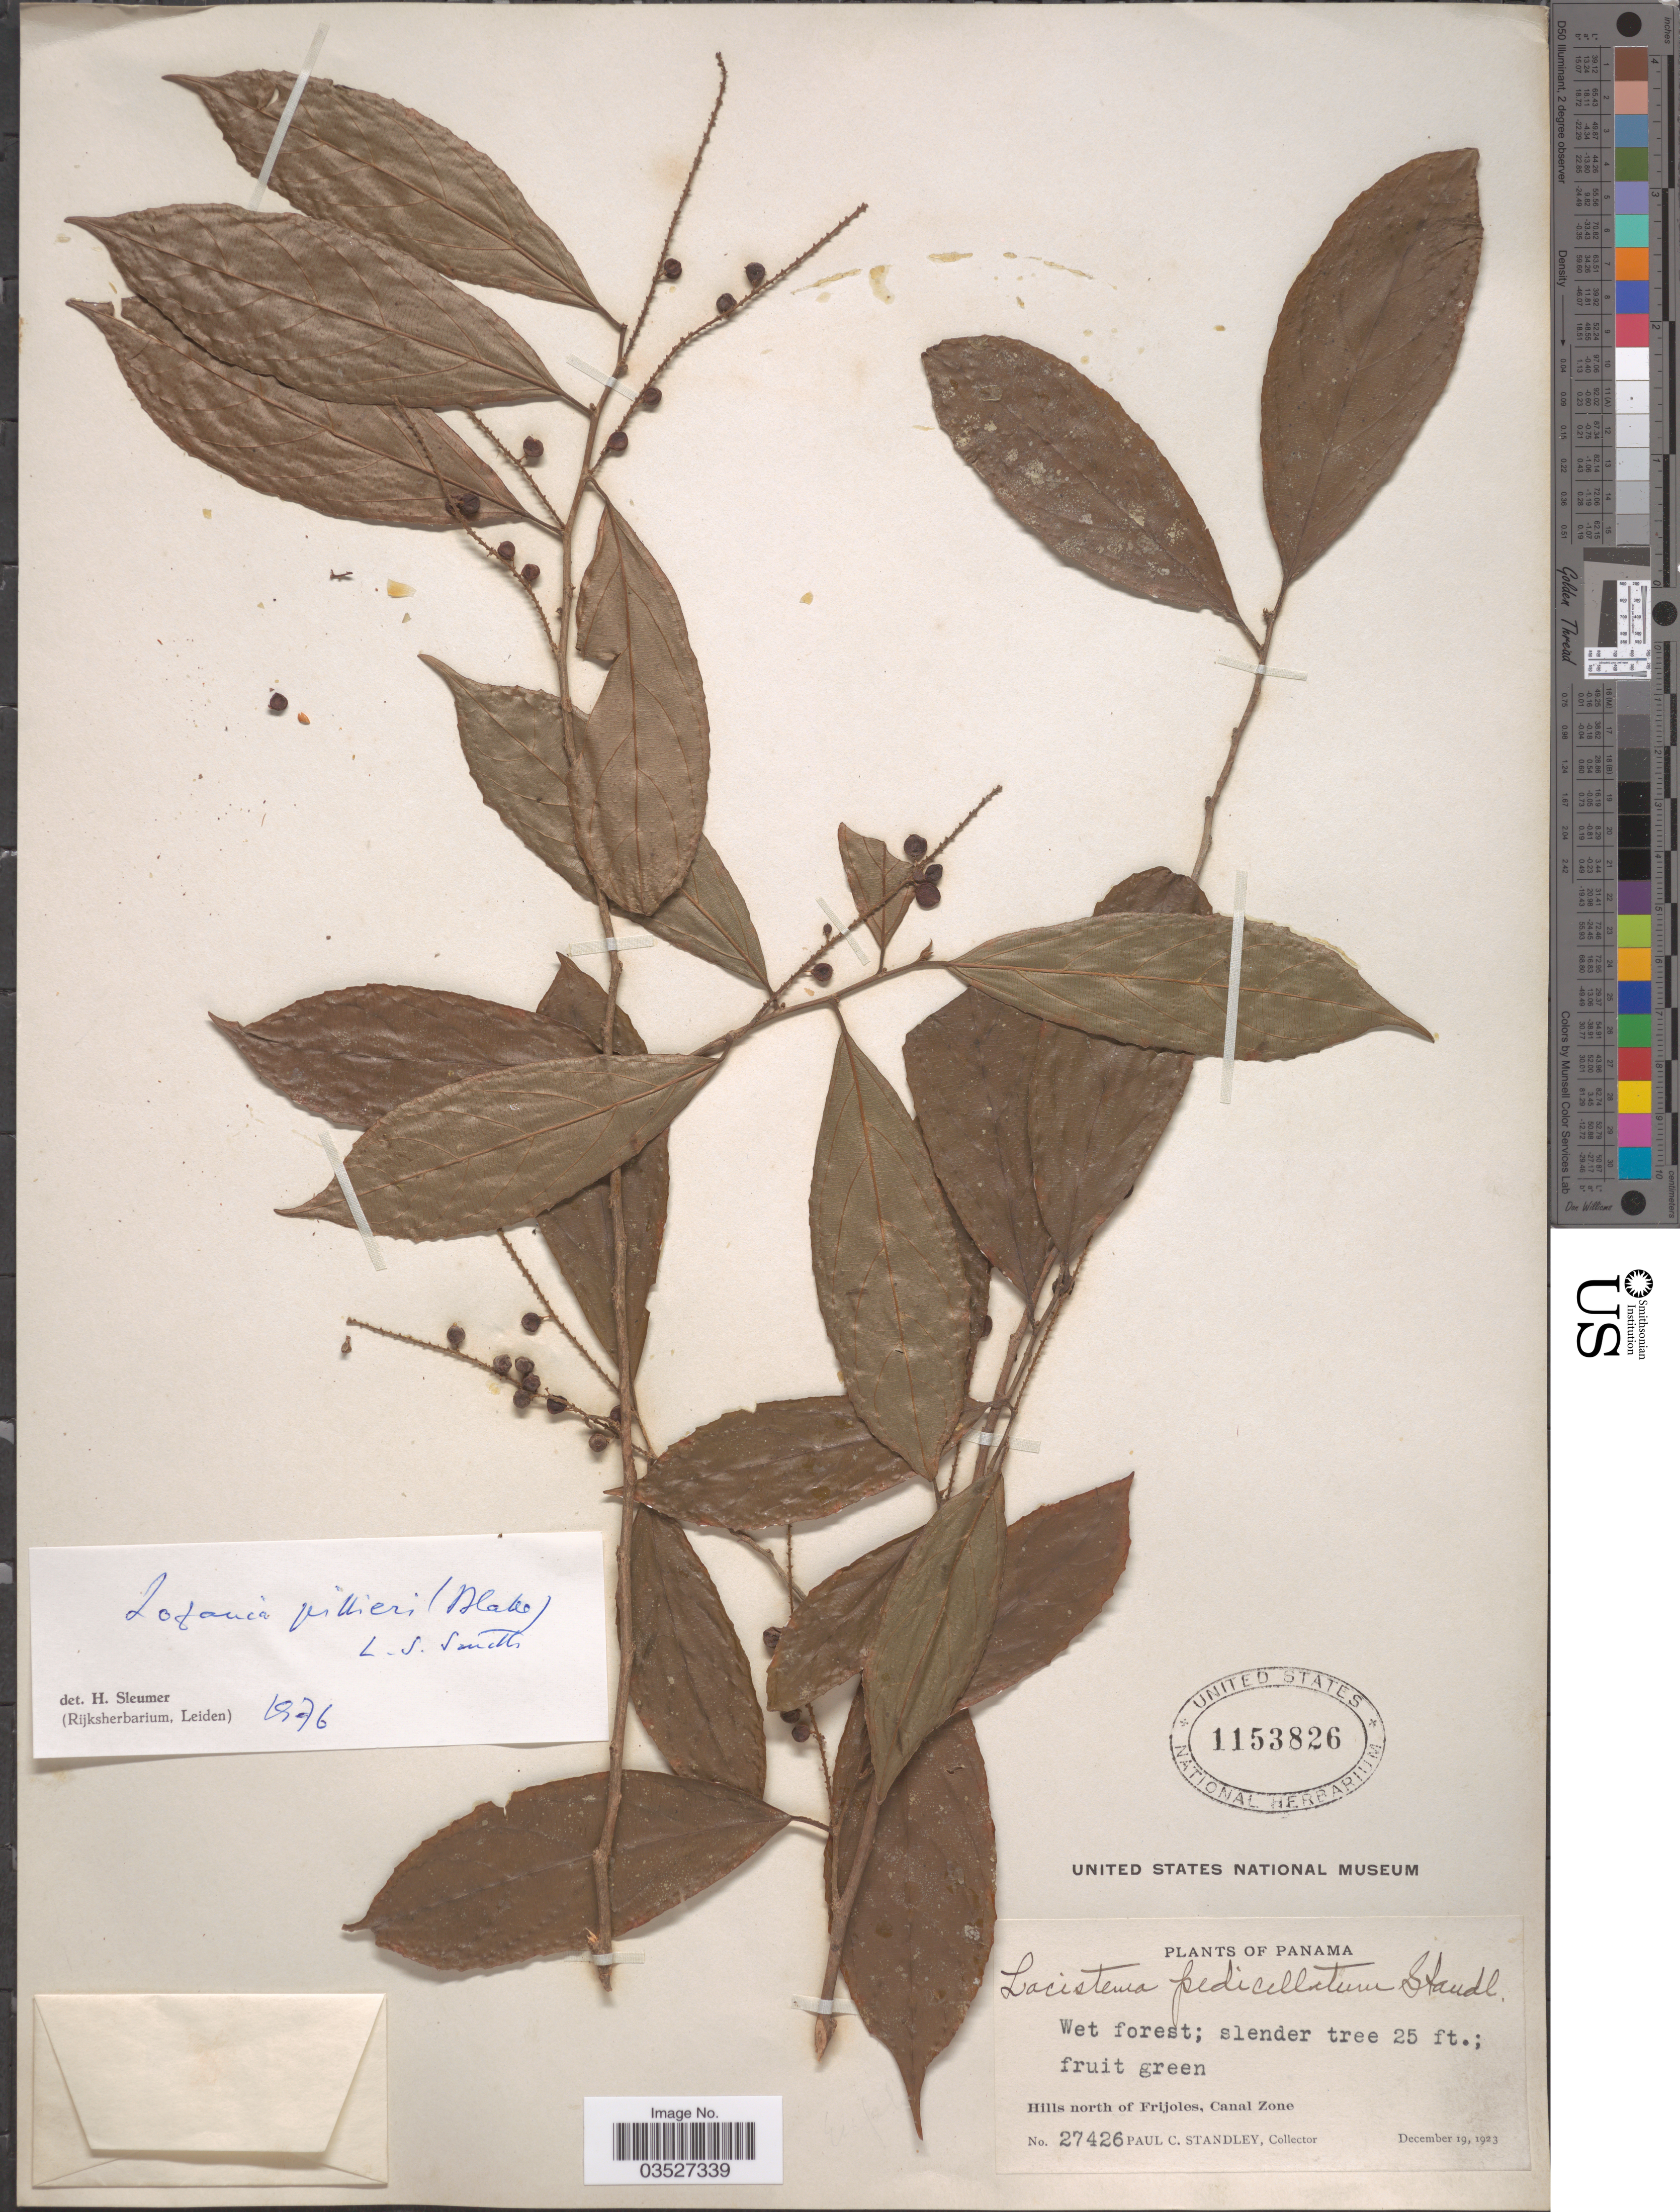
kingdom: Plantae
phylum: Tracheophyta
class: Magnoliopsida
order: Malpighiales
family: Lacistemataceae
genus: Lozania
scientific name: Lozania pittieri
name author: (Blake) L.B. Sm.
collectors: P. C. Standley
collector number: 27426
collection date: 1923-12-19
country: Panama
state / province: Colón / Panamá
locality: Hills north of Frijoles, Canal Zone.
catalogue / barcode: US 1153826